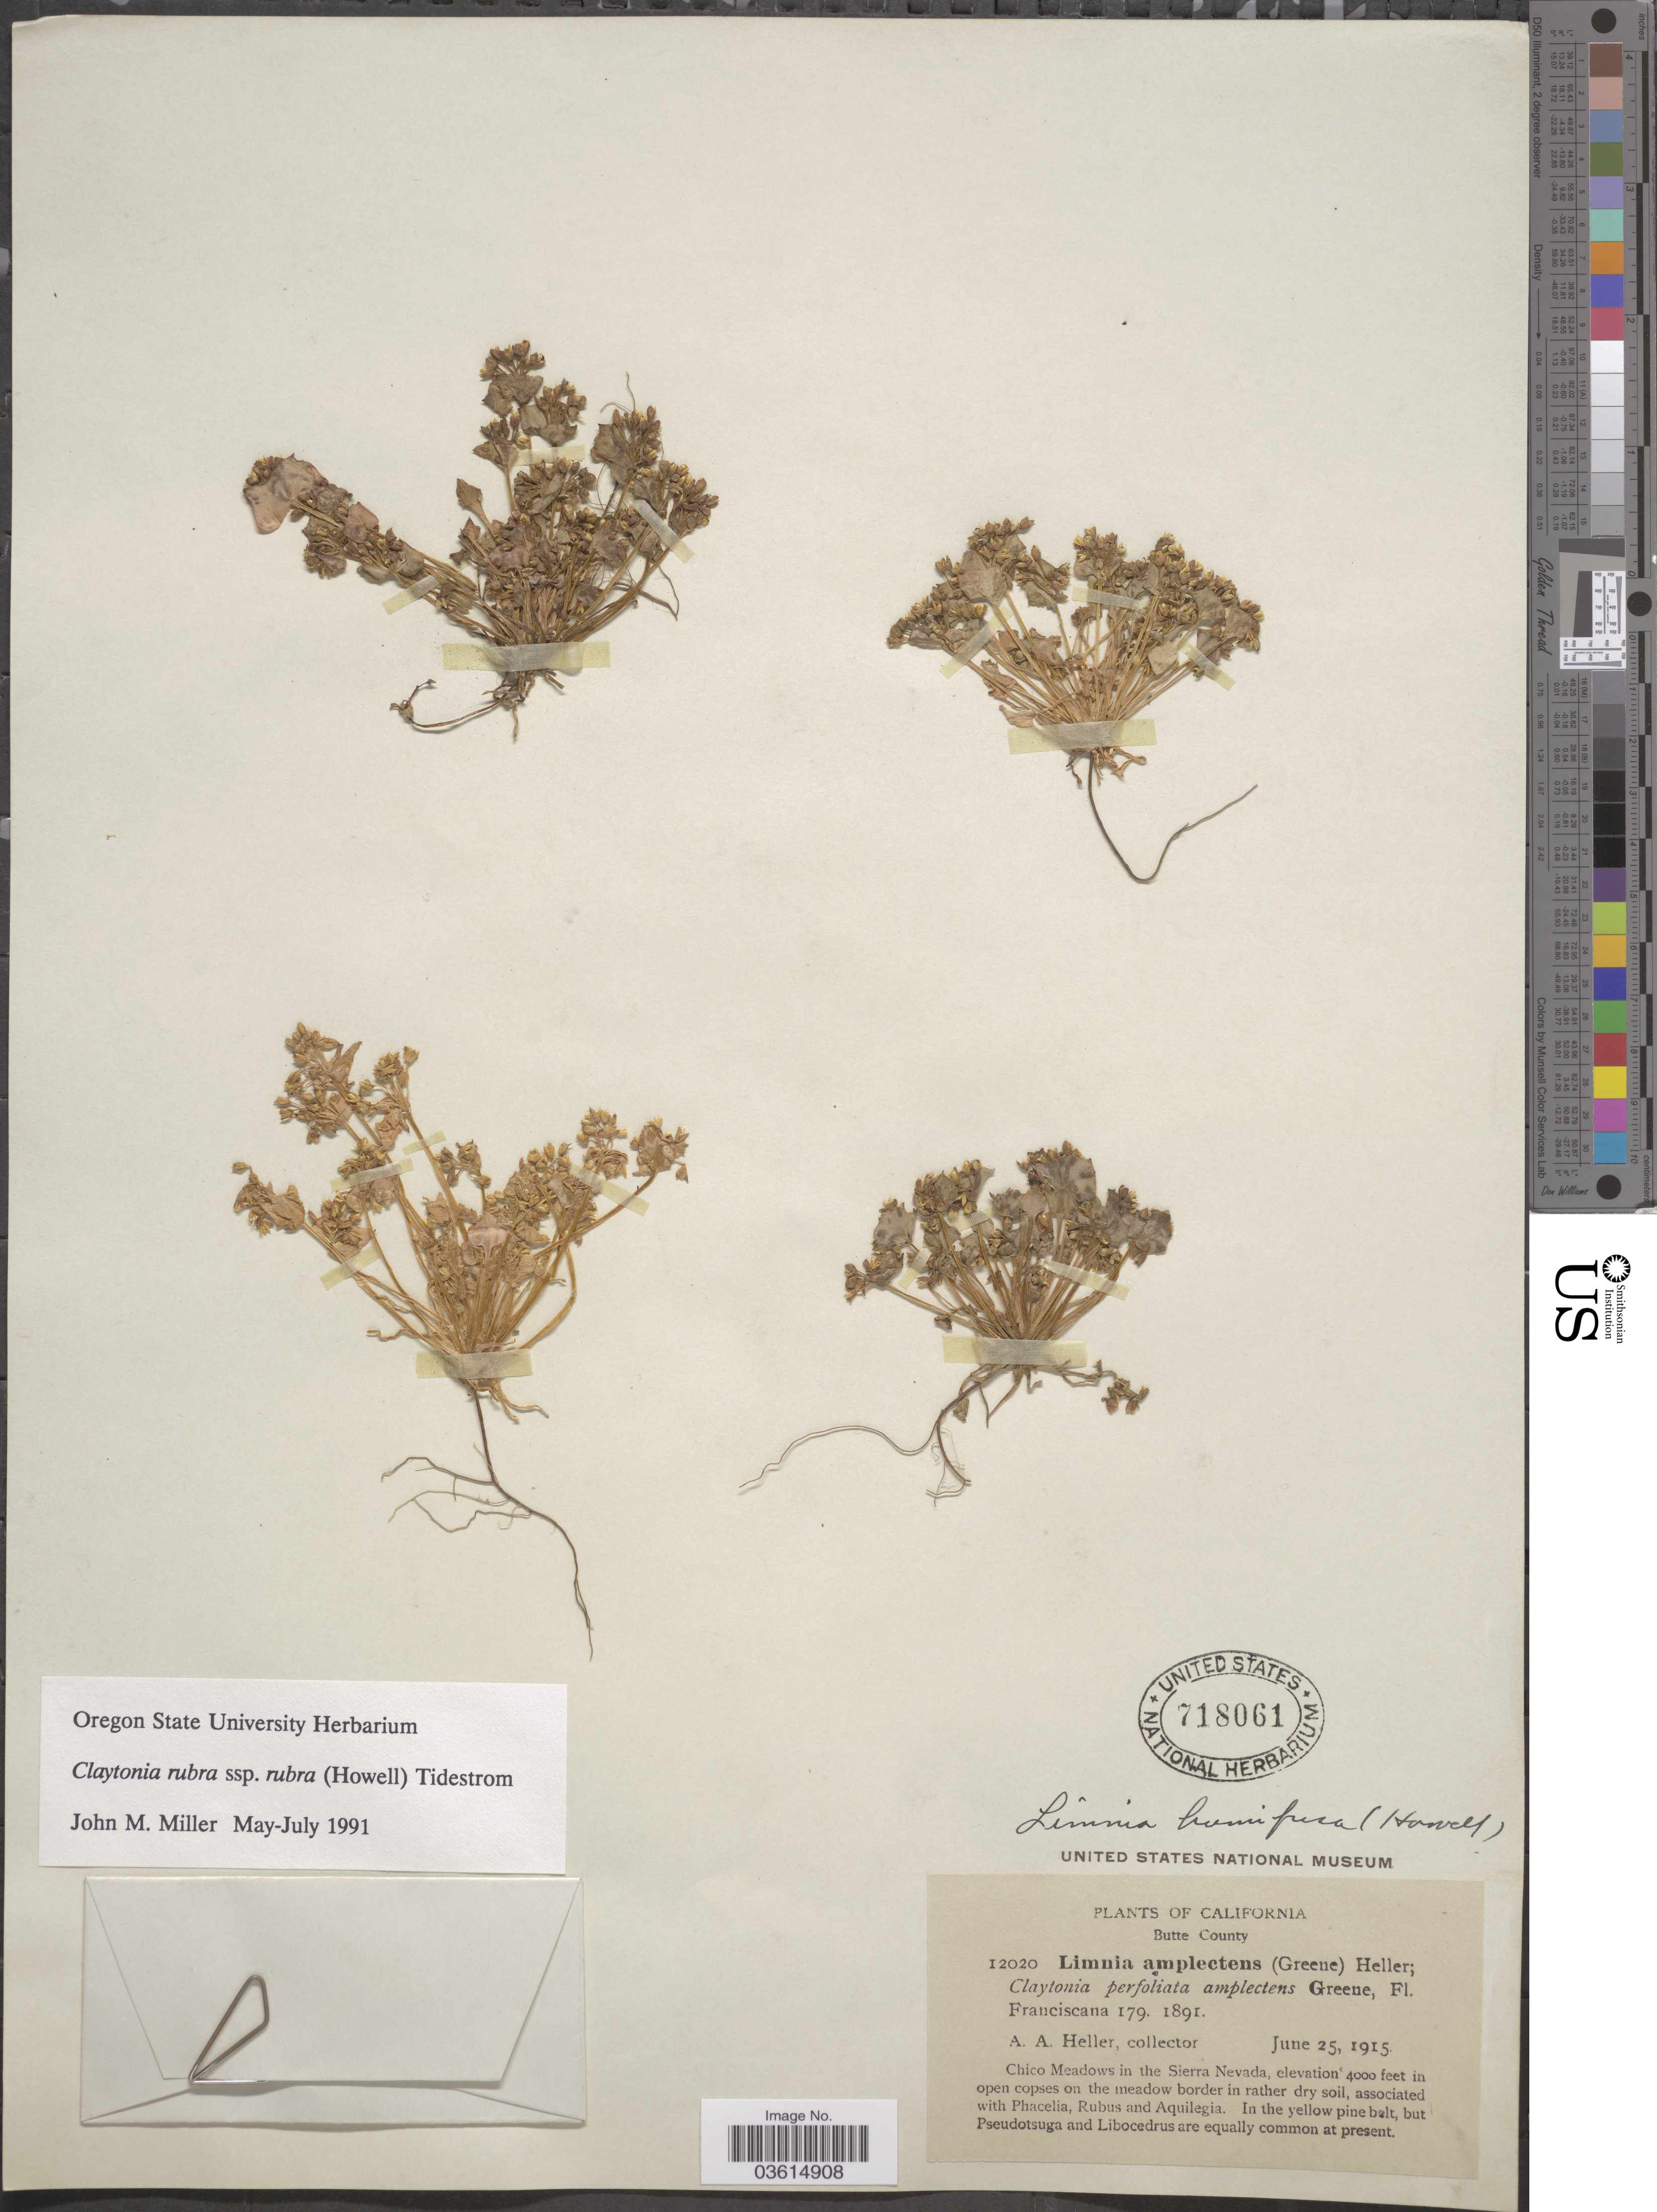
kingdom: Plantae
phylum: Tracheophyta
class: Magnoliopsida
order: Caryophyllales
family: Montiaceae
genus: Claytonia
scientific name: Claytonia rubra subsp. rubra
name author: (Howell) Tidestr.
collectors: A. A. Heller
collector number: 12020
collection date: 1915-06-25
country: United States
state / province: California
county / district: Butte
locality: Butte County. Chico Meadows in the Sierra Nevada.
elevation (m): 1219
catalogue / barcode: US 718061